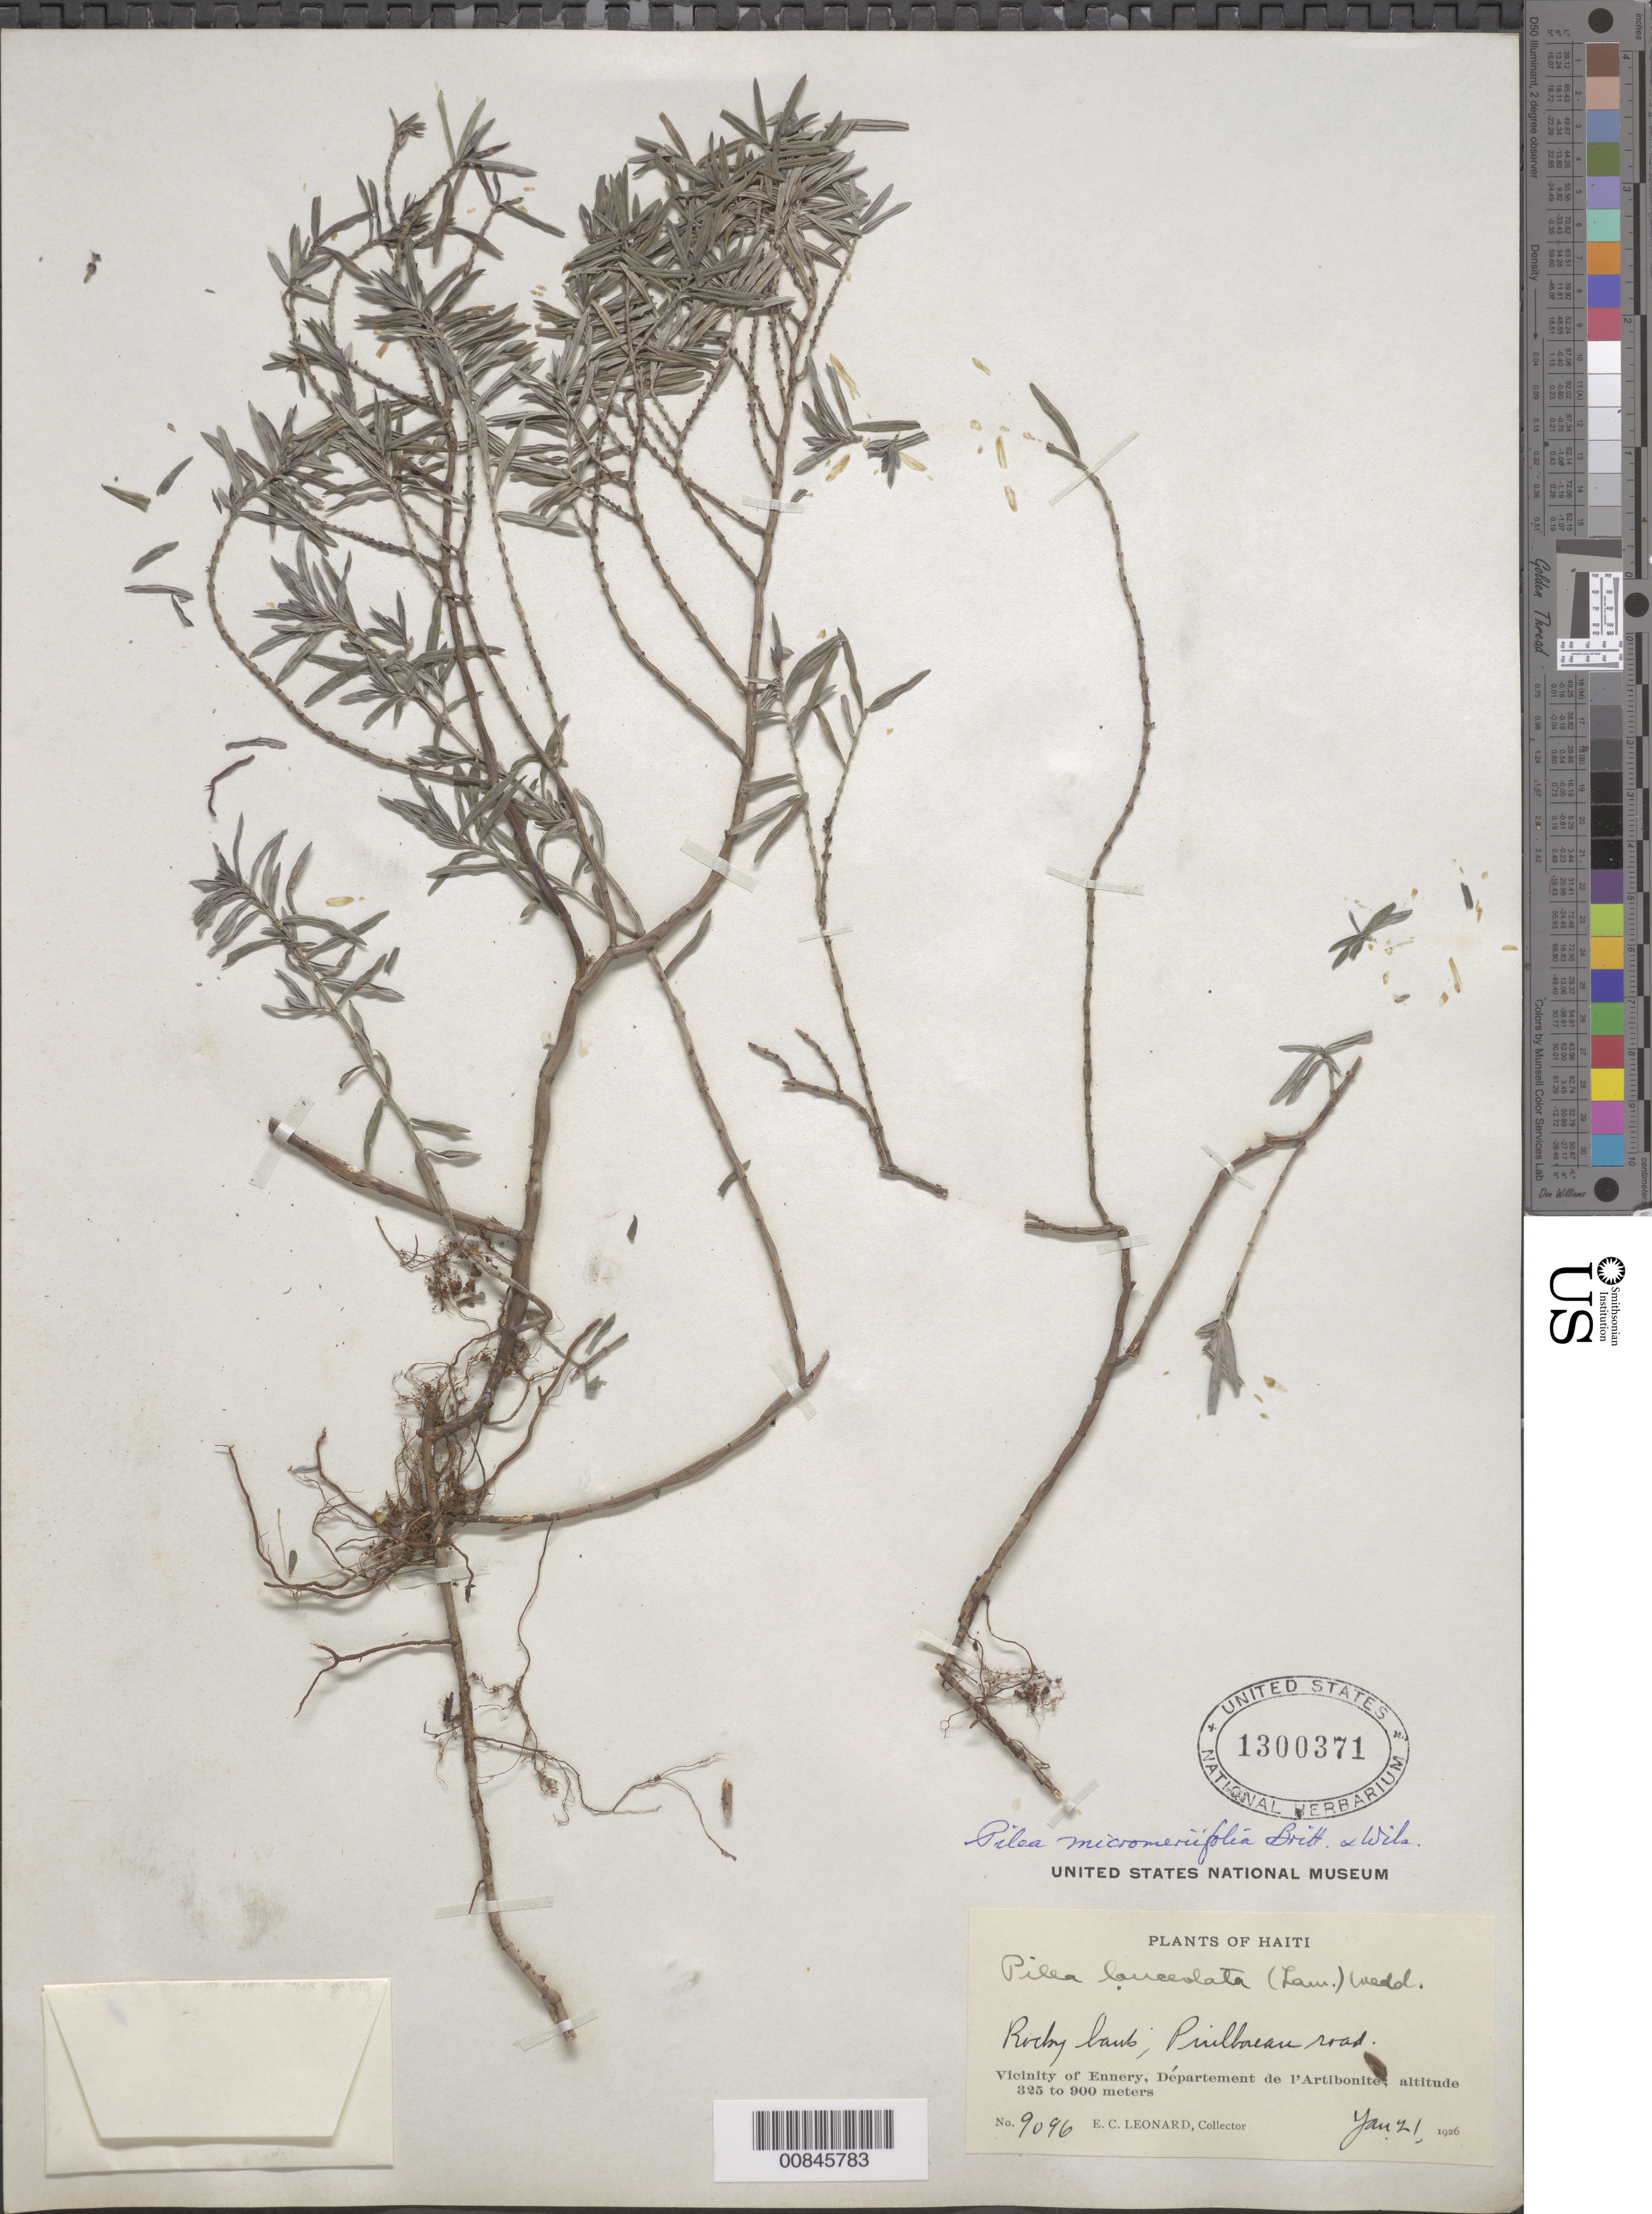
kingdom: Plantae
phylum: Tracheophyta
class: Magnoliopsida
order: Rosales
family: Urticaceae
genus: Pilea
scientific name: Pilea micromeriifolia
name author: Britton & P. Wilson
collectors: E. C. Leonard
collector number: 9096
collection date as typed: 21 Jan 1926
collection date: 1926-01-21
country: Haiti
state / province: Artibonite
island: Hispaniola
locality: Vicinity of Ennery, Puilboreau road.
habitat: Rocky bank.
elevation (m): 325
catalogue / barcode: US 1300371